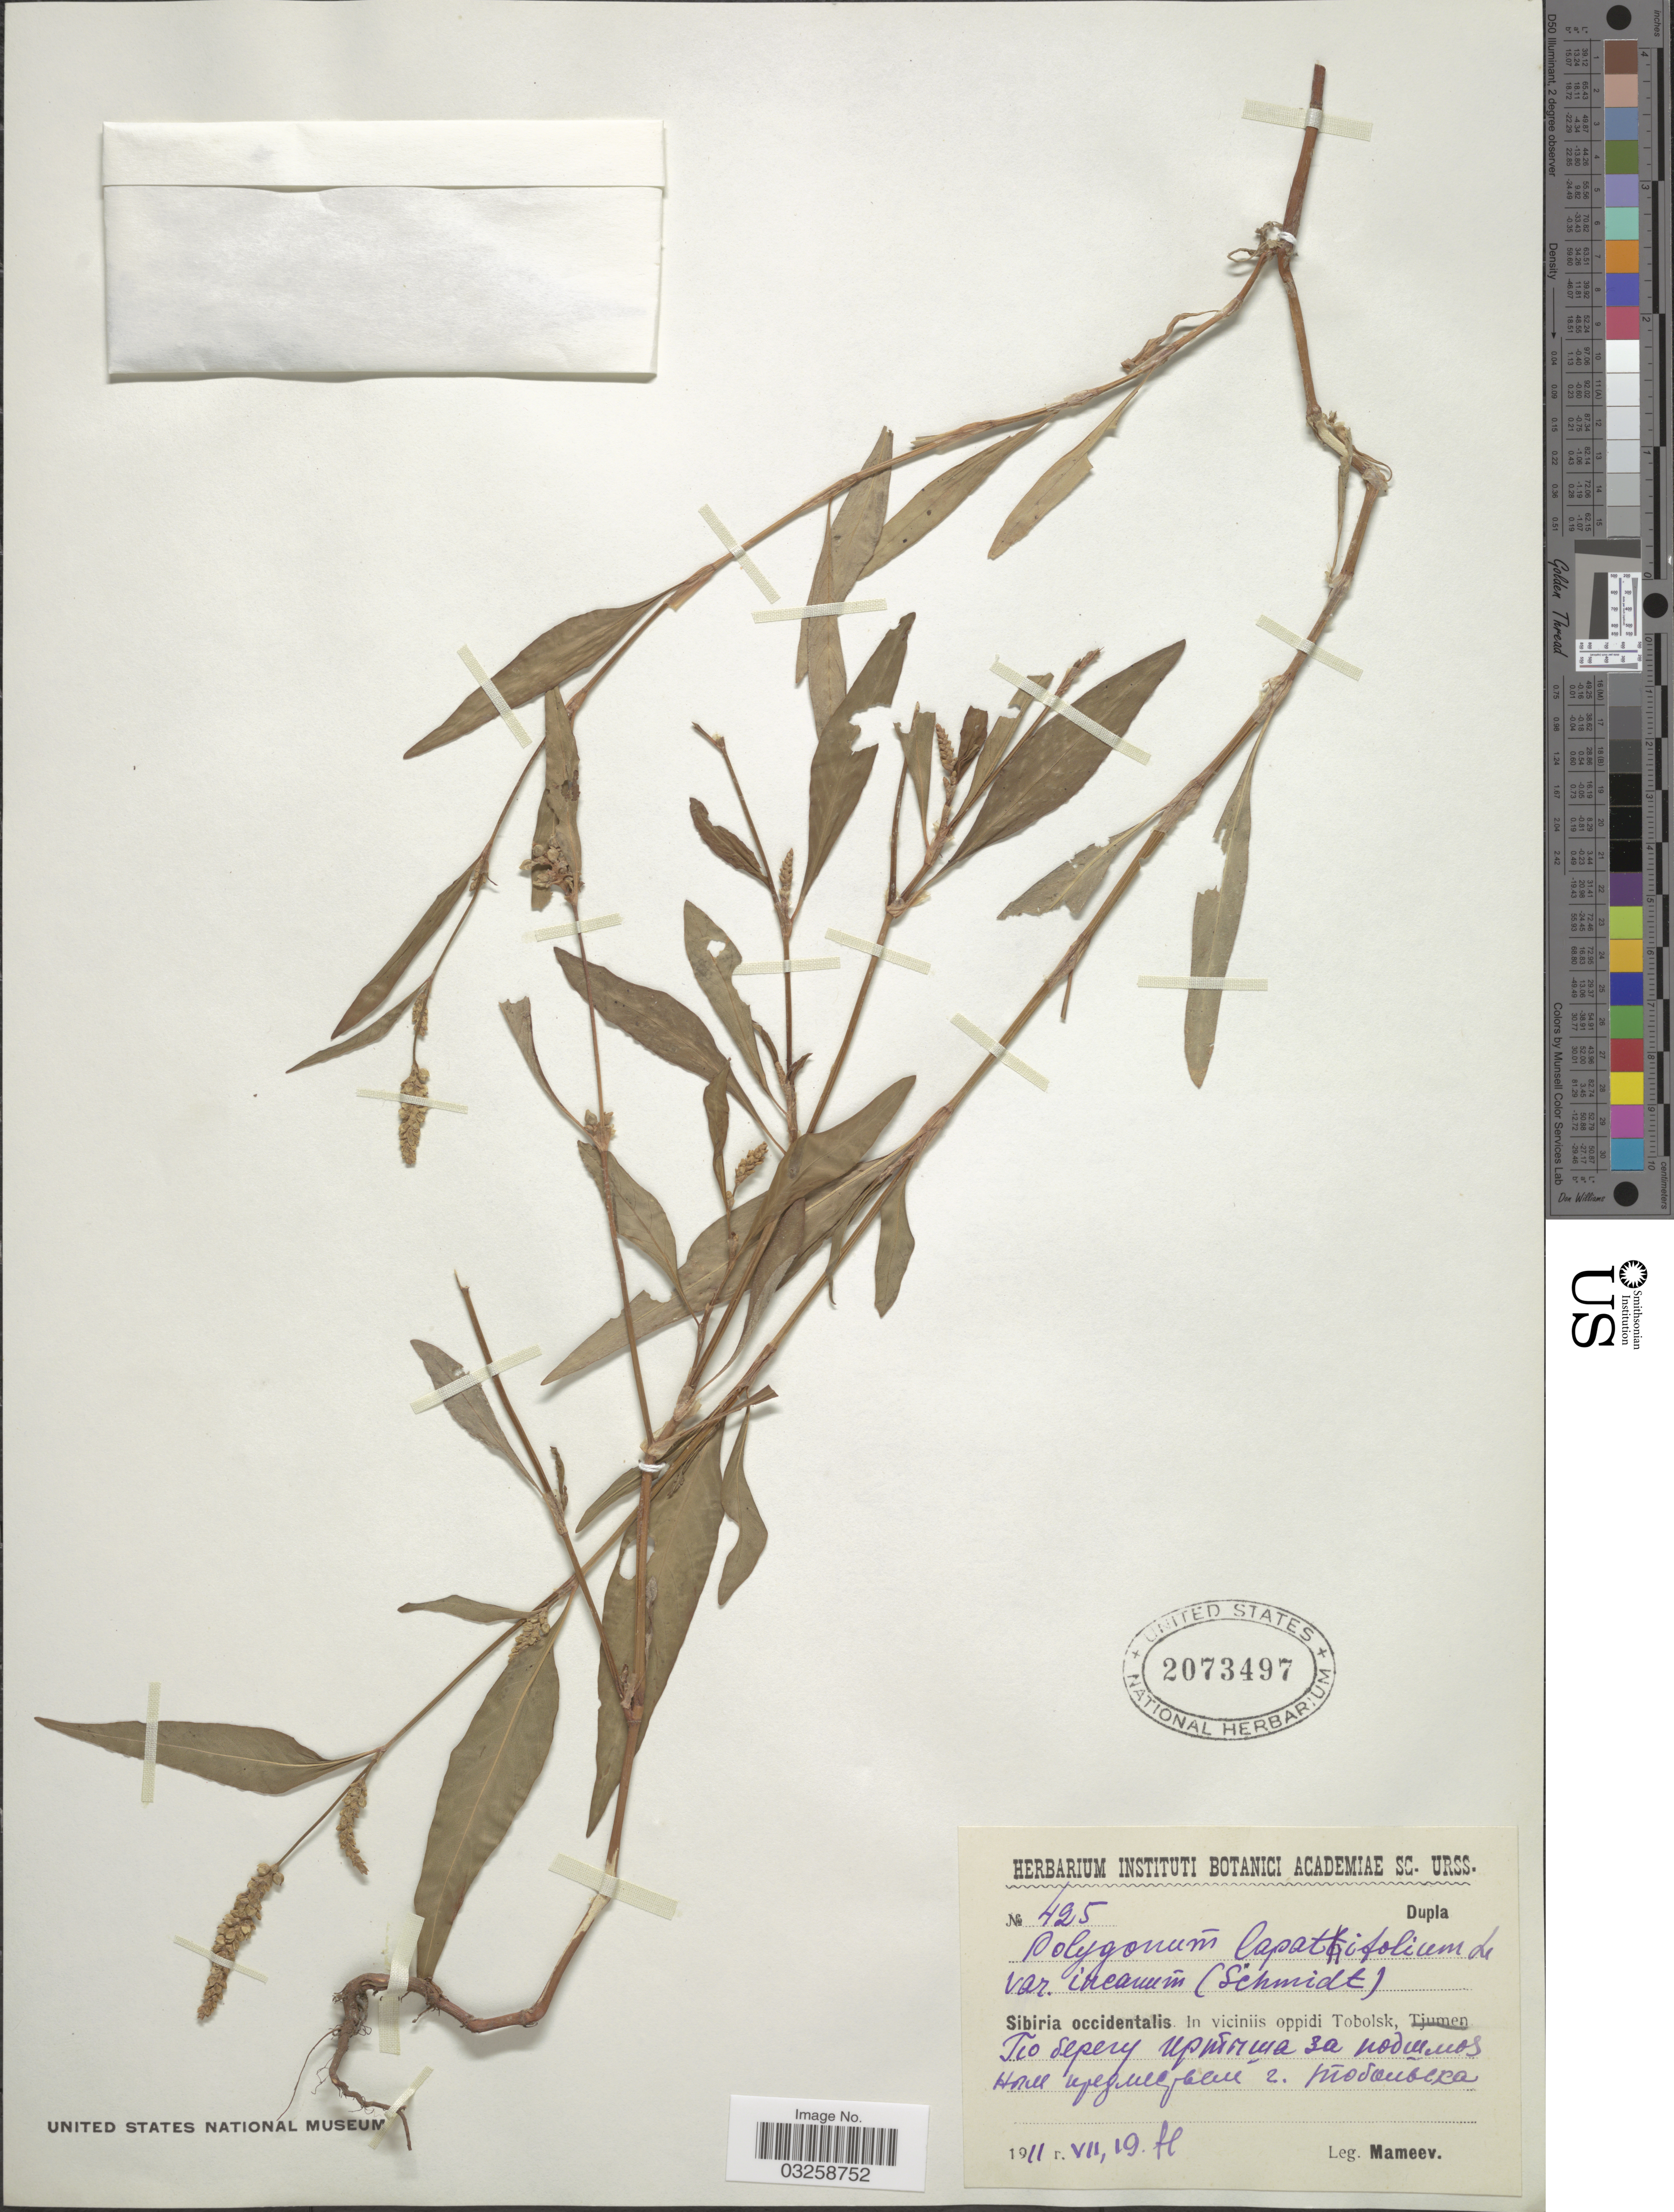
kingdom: Plantae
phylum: Tracheophyta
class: Magnoliopsida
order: Caryophyllales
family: Polygonaceae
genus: Polygonum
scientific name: Polygonum lapathifolium var. incanum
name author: (F.W. Schmidt) W.D.J. Koch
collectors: Mameev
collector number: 425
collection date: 1911-07-19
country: Russian Federation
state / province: Tyumen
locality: Sibiria occidentalis. In viciniis oppidi Tobolsk. X.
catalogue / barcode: US 2073497